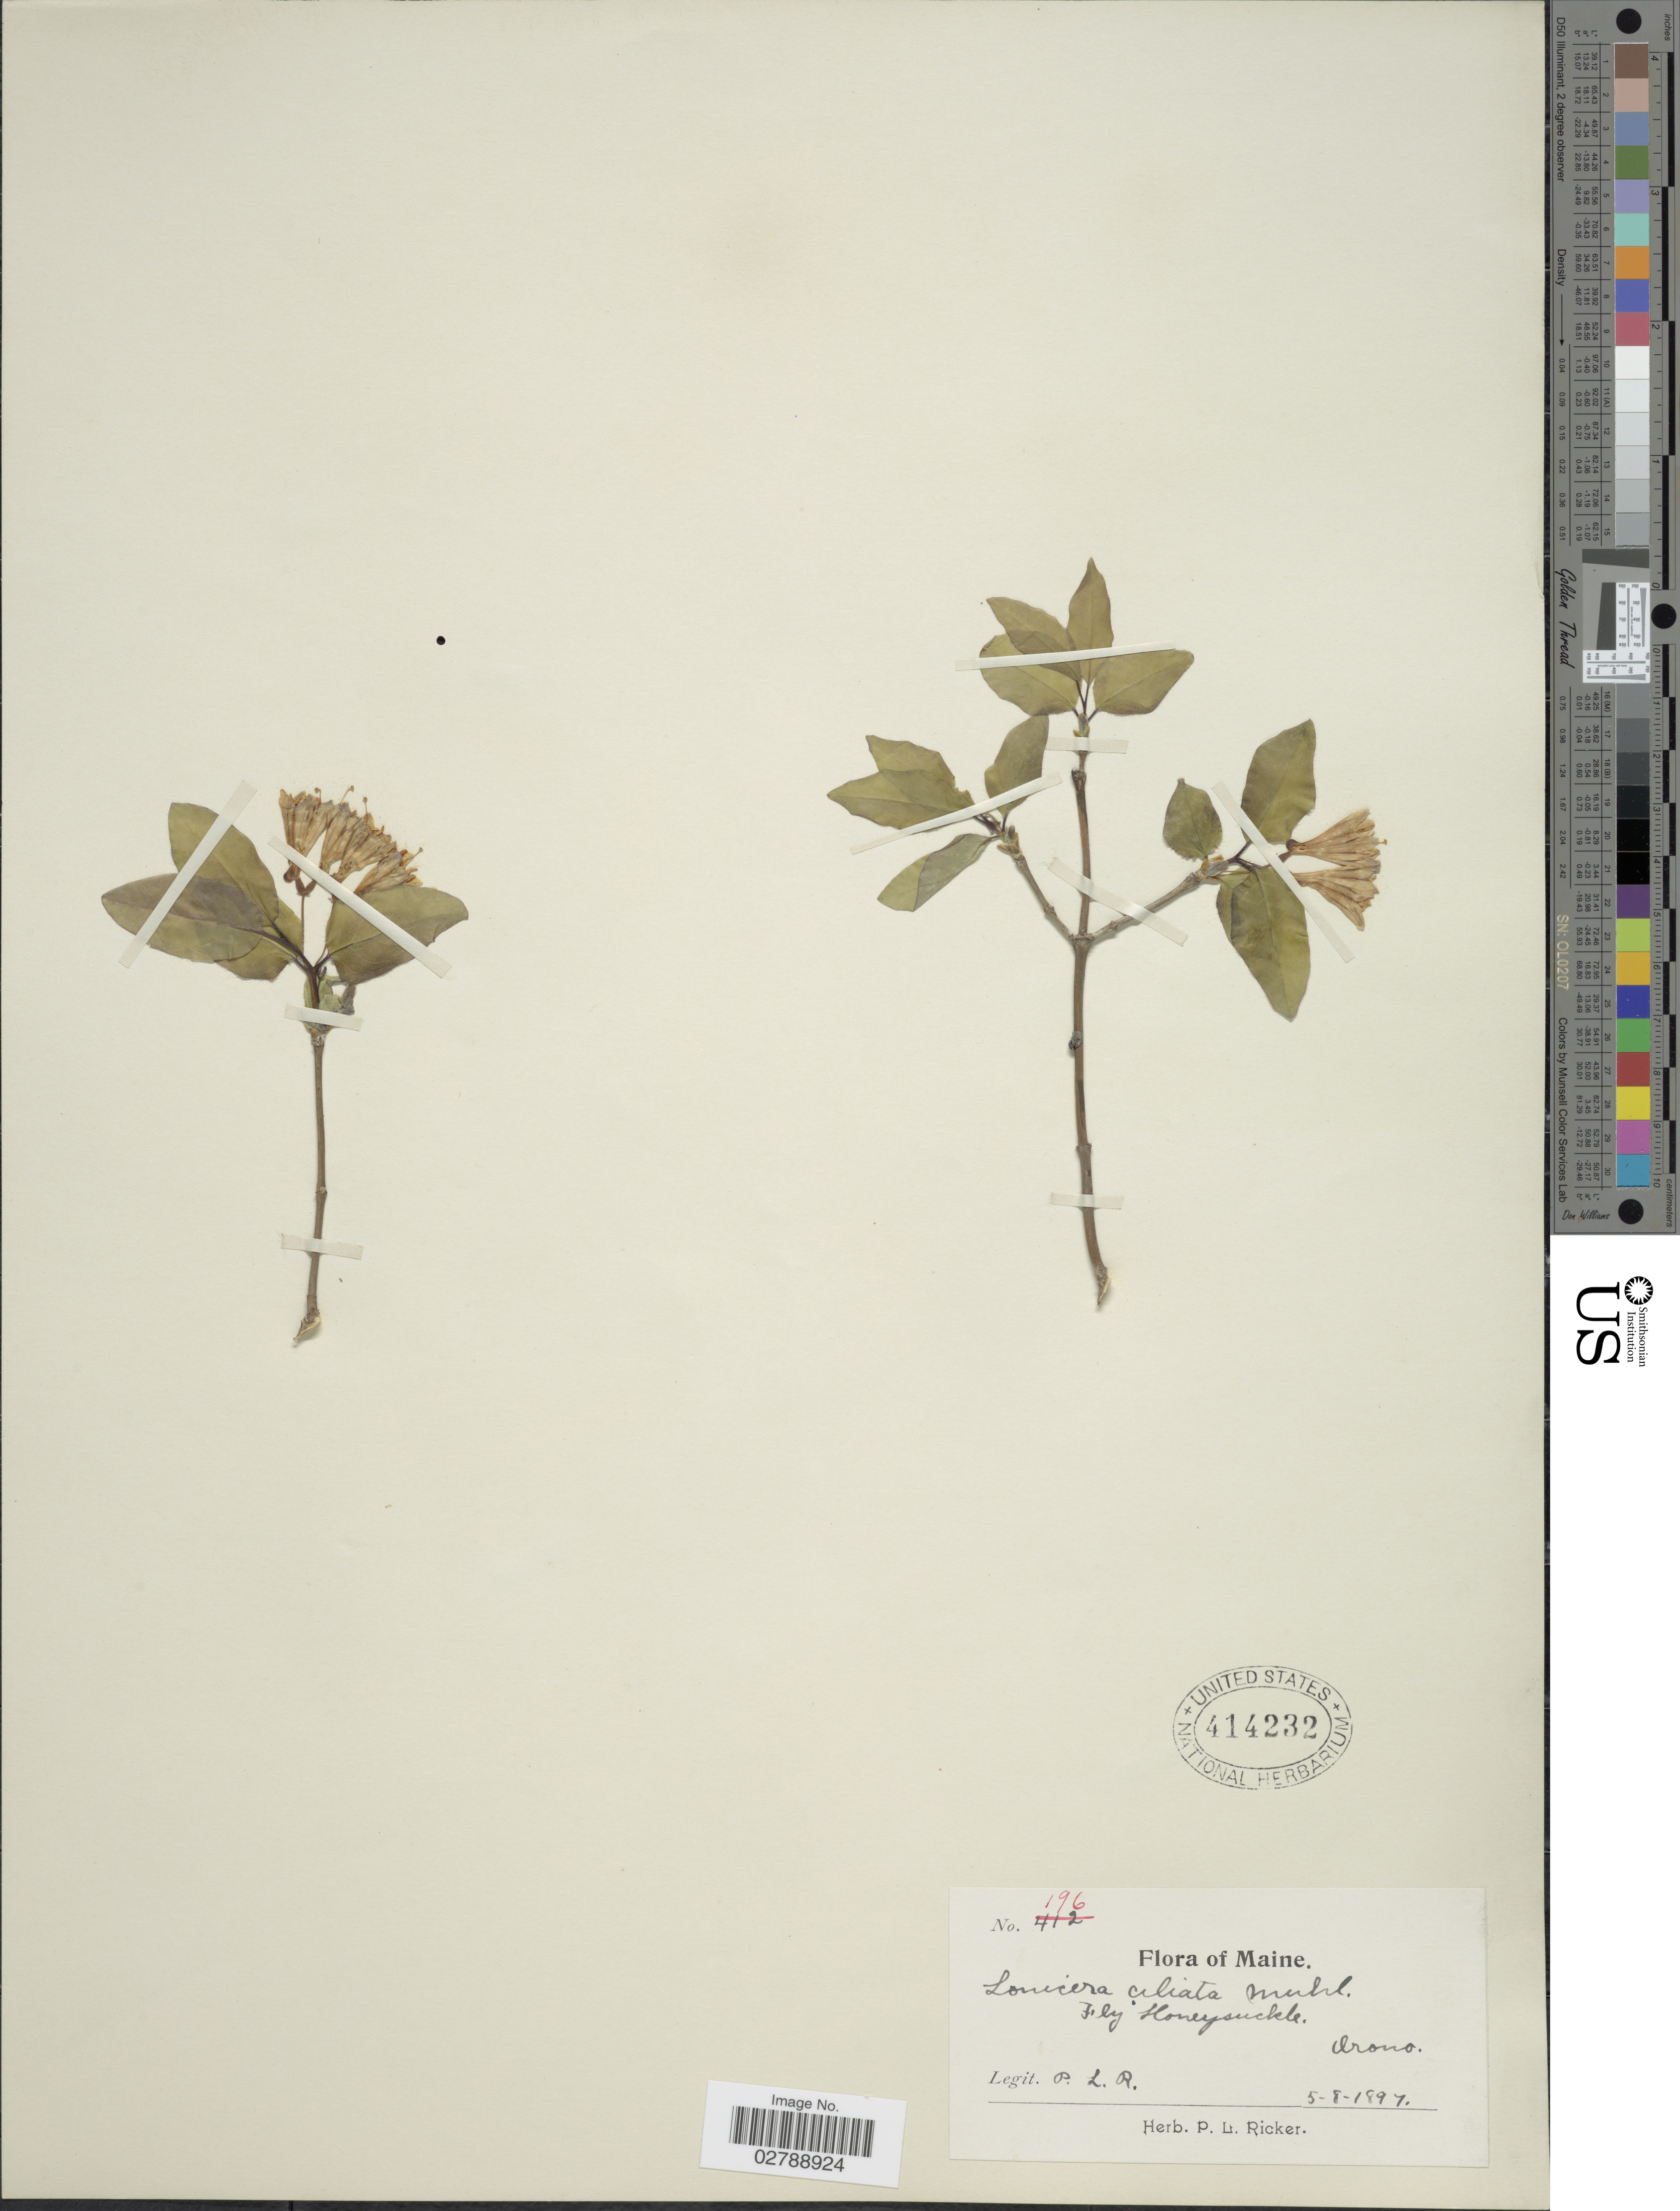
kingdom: Plantae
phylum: Tracheophyta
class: Magnoliopsida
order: Dipsacales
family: Caprifoliaceae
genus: Lonicera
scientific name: Lonicera canadensis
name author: Bartram & W. Bartram ex Marshall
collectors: P. Ricker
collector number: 196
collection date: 1897-08-05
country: United States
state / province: Maine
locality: Arono.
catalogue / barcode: US 414232